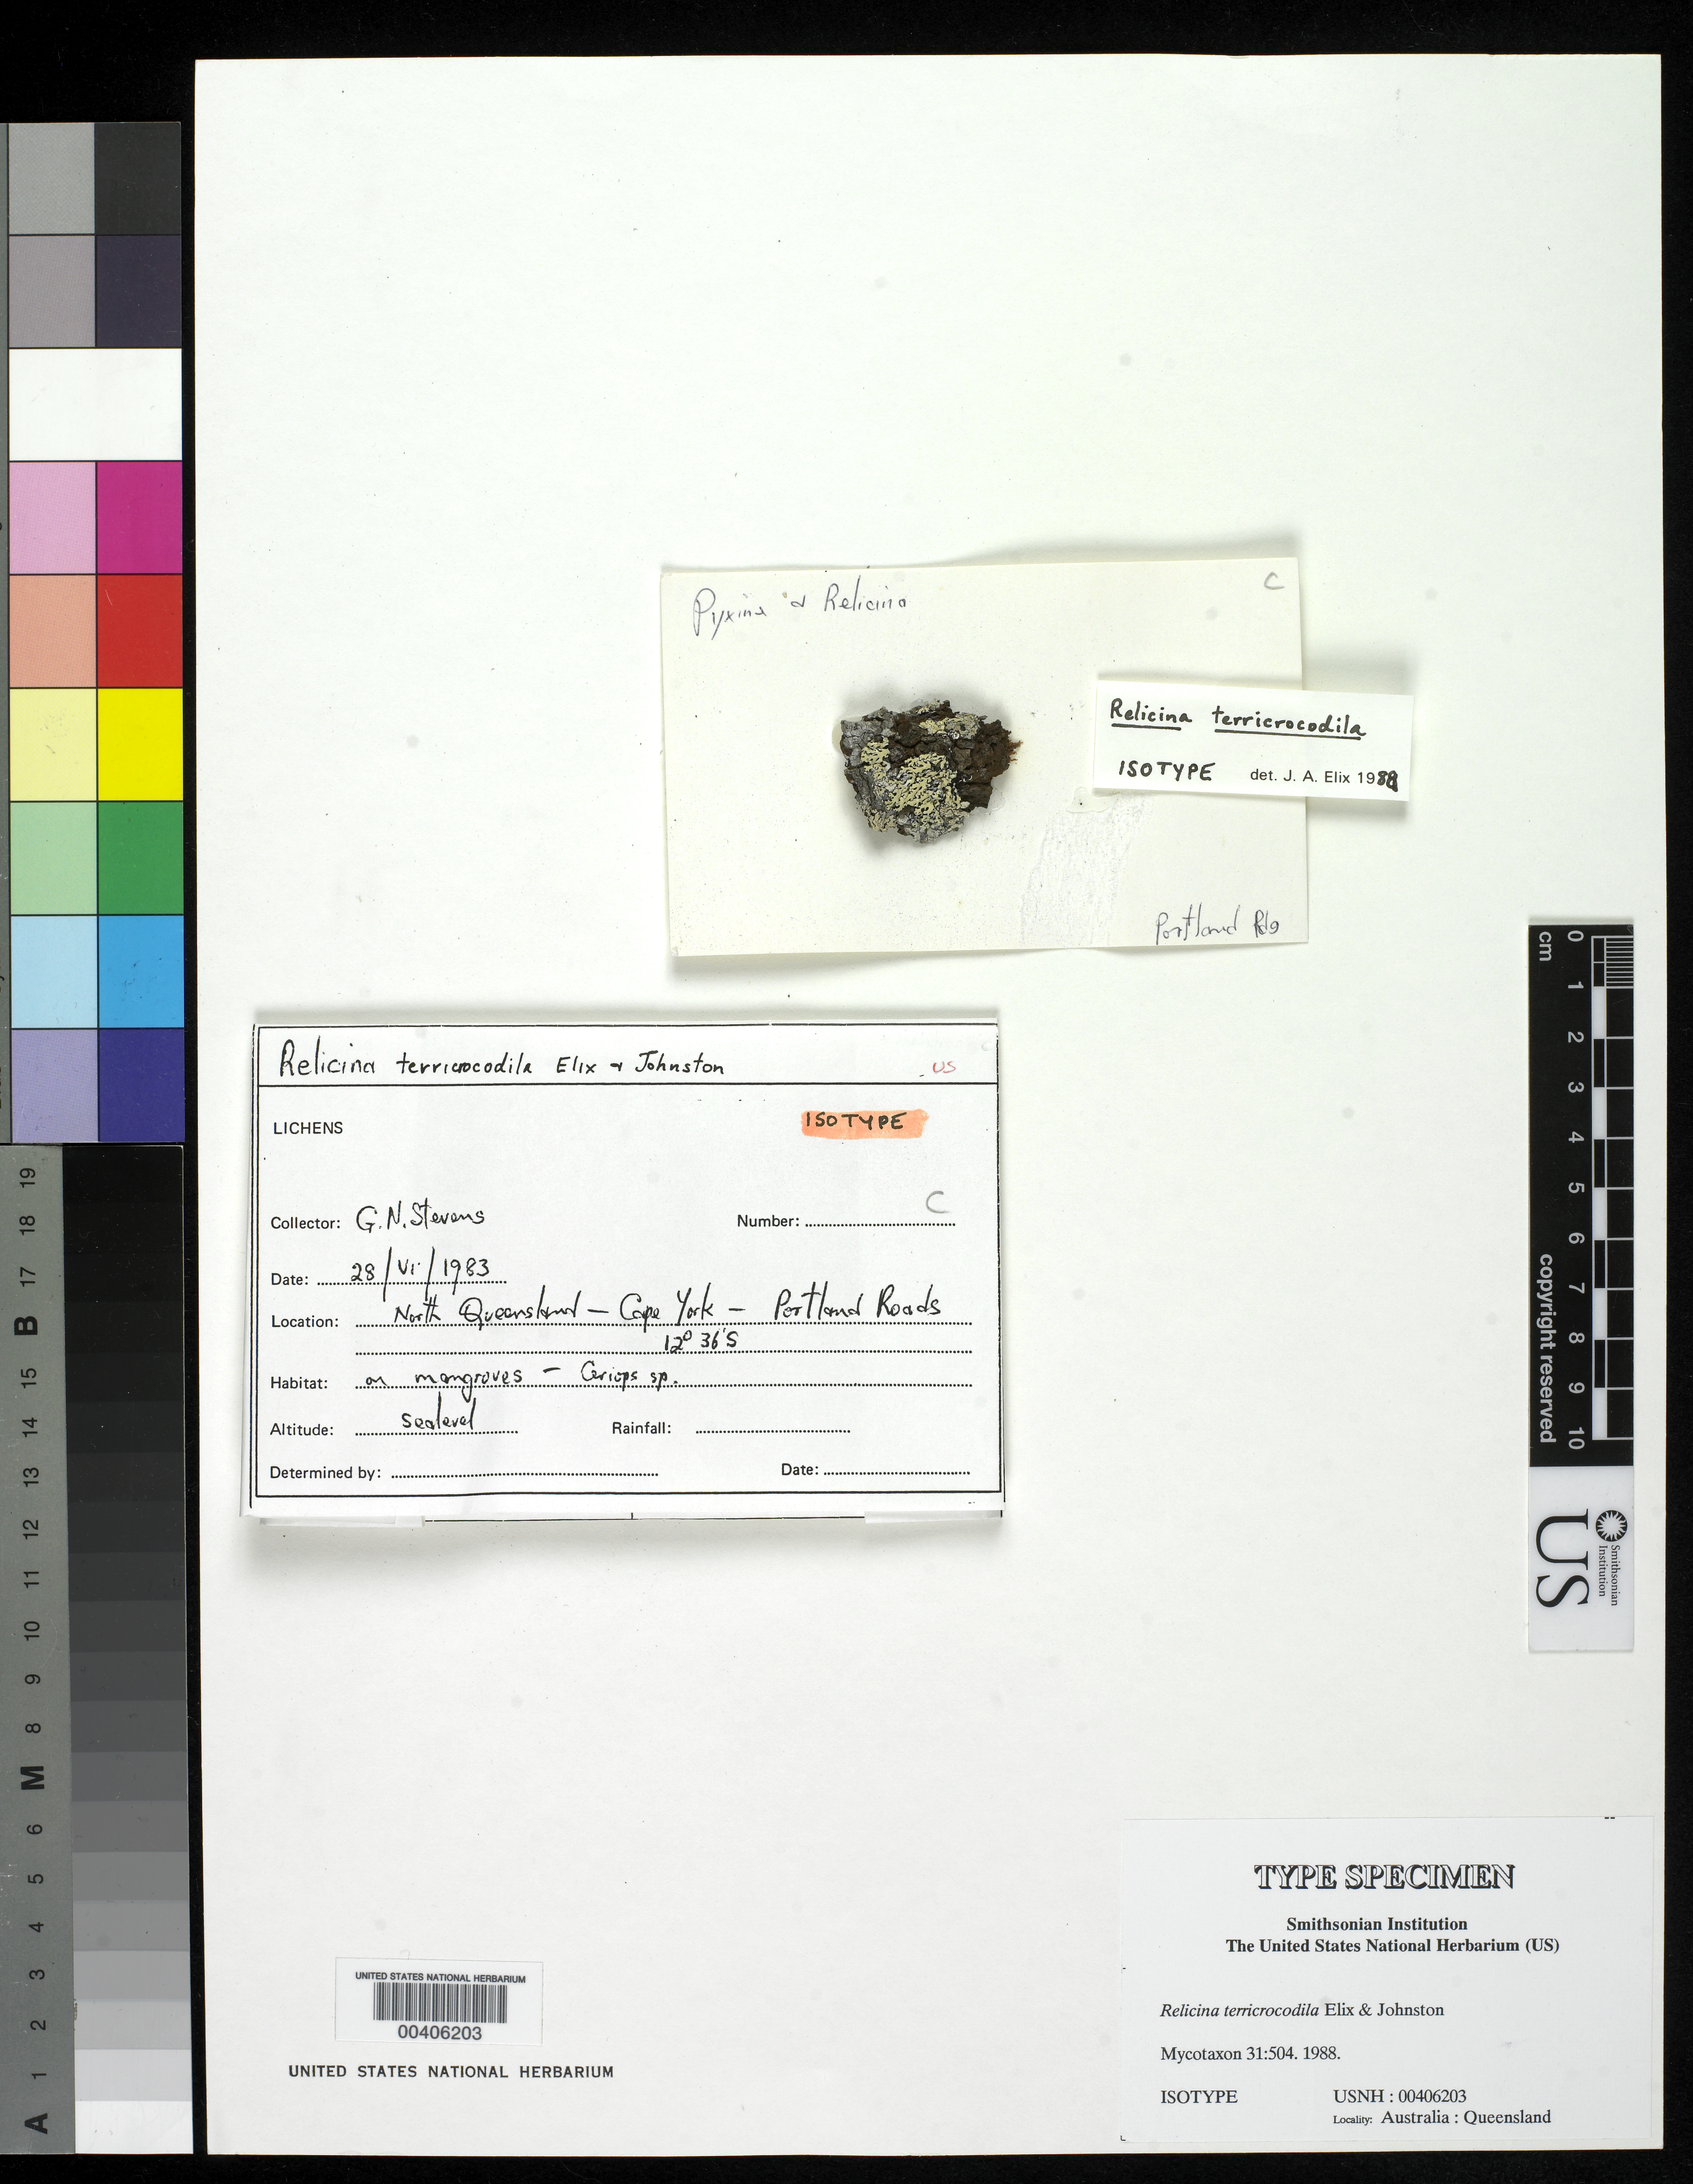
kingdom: Fungi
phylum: Ascomycota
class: Lecanoromycetes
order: Lecanorales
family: Parmeliaceae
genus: Relicina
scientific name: Relicina terricrocodila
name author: Elix & J. Johnst.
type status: Isotype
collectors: G. Stevens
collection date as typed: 28 Jun 1983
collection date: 1983-06-28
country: Australia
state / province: Queensland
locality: North Queensland, Cape York, Portland Roads. (lat/long recorded as: lat=12:36:0:S long=:::)